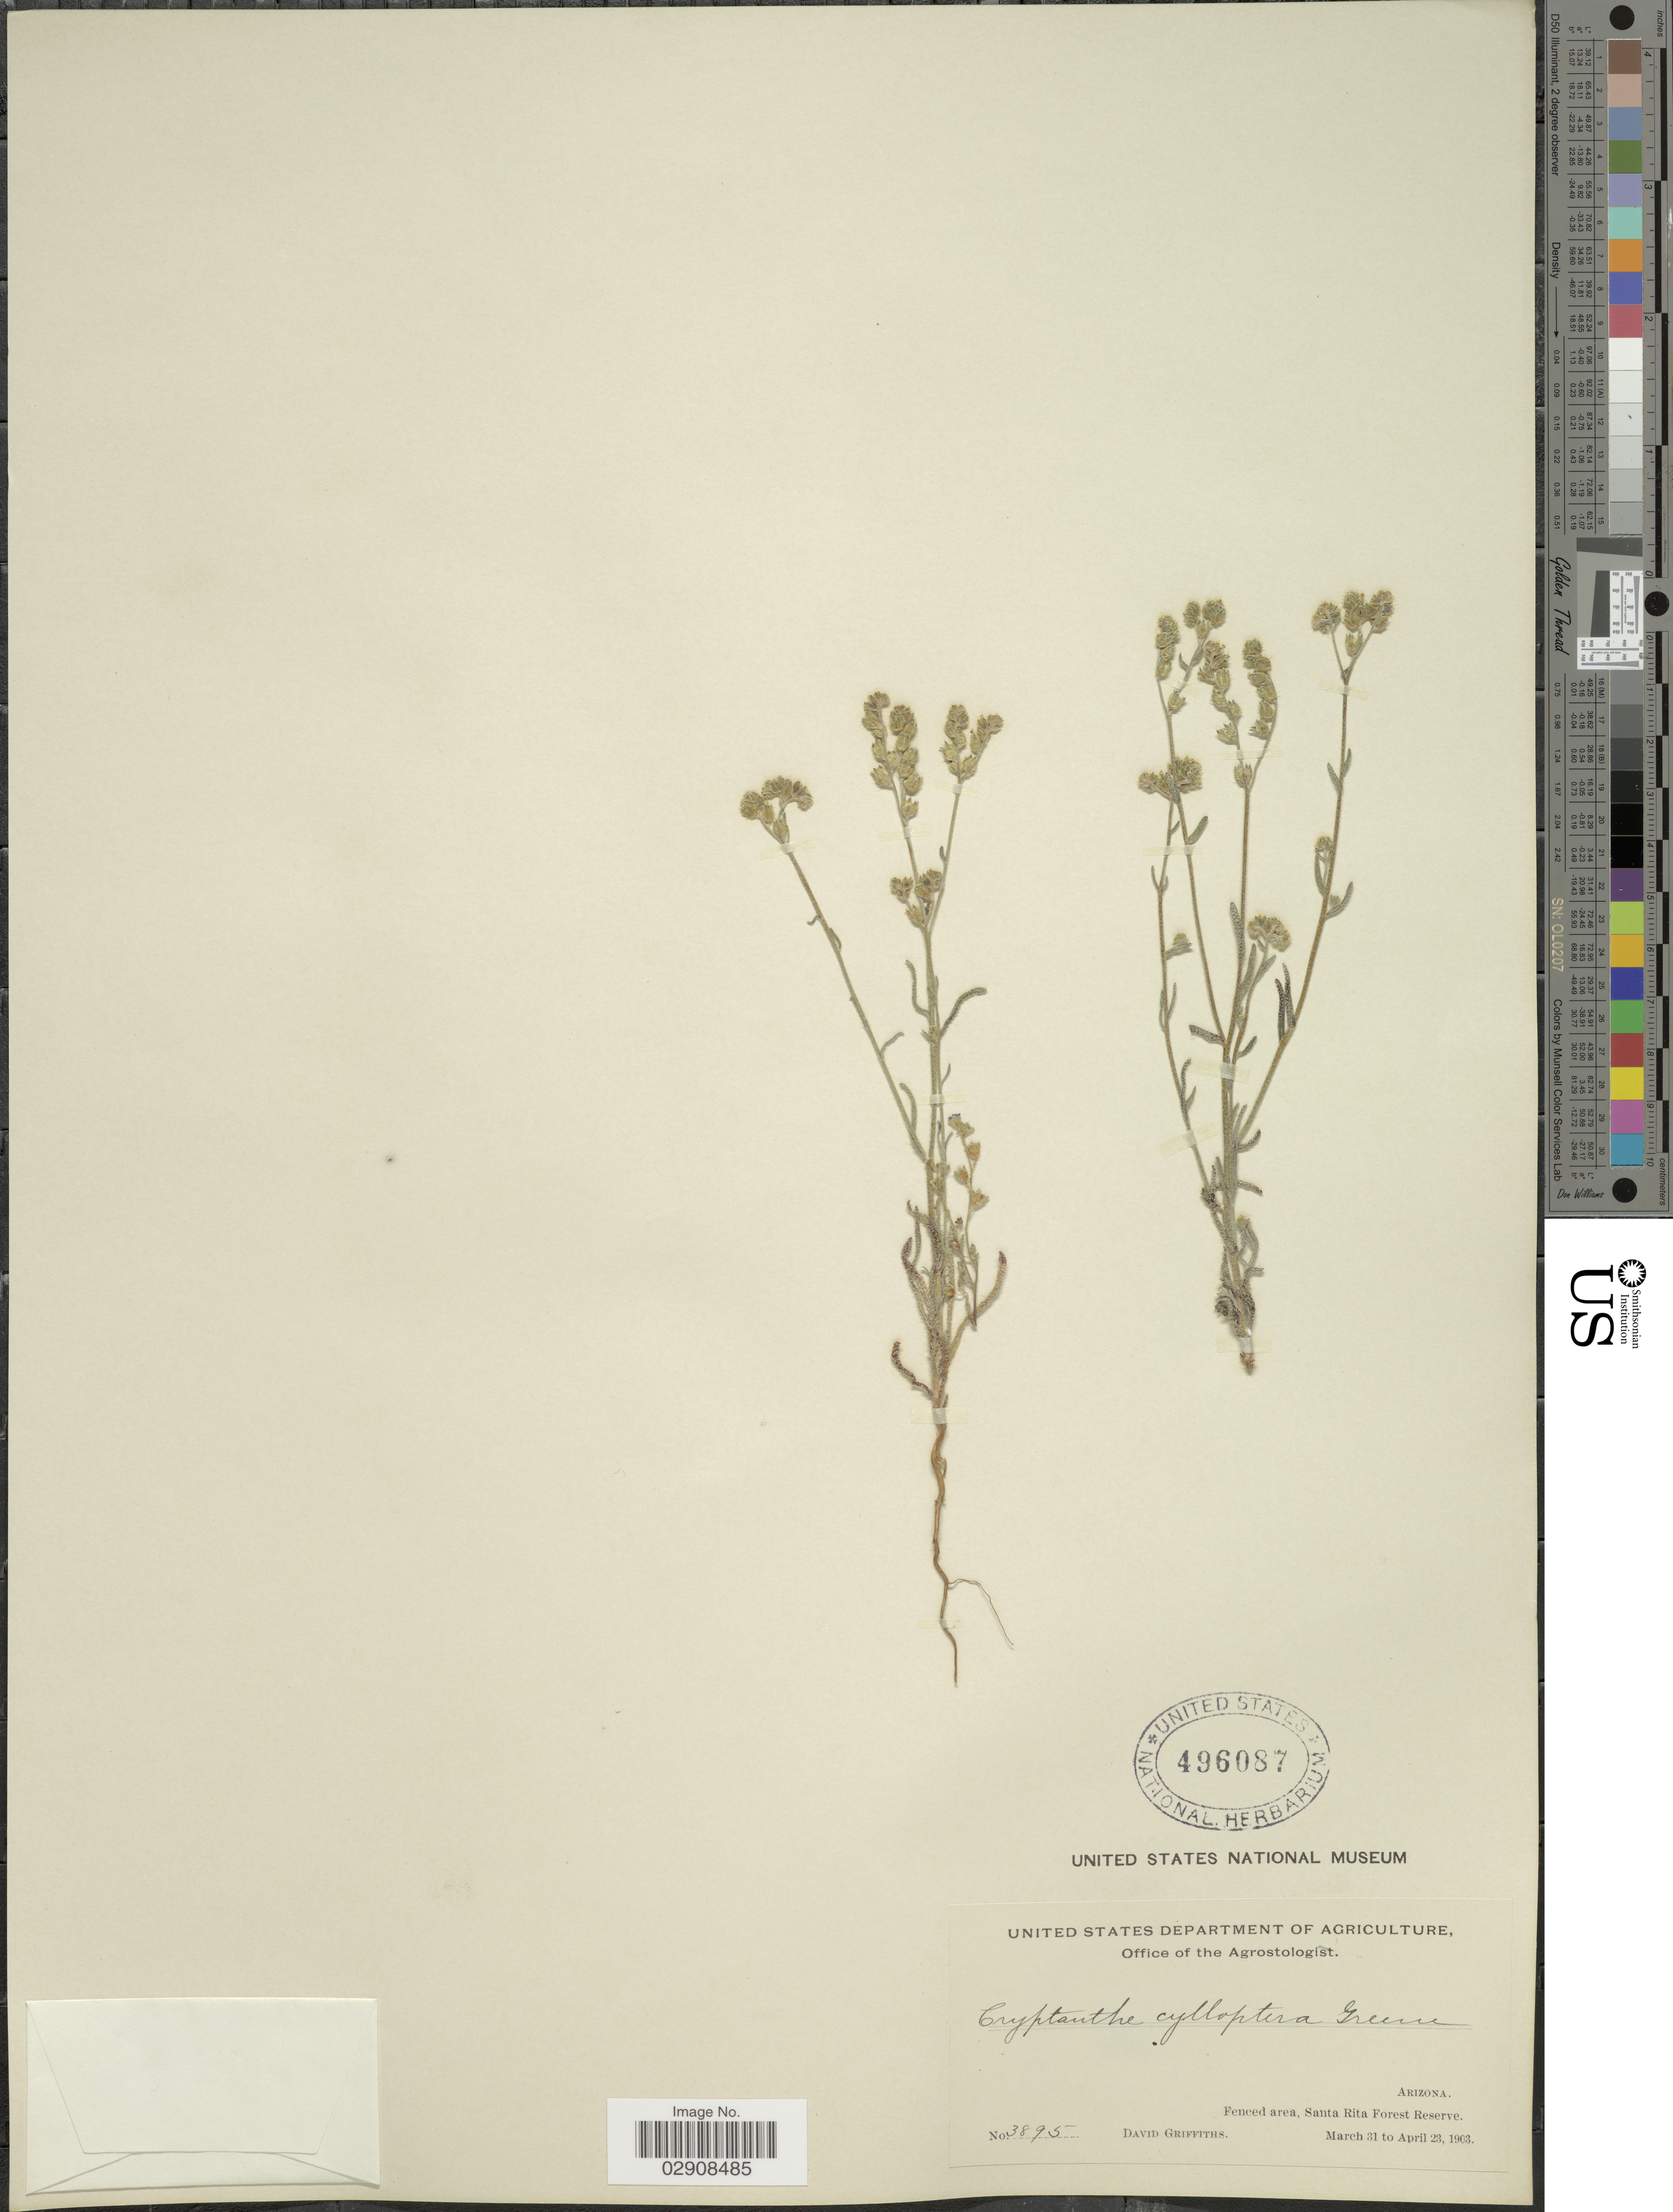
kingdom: Plantae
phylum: Tracheophyta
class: Magnoliopsida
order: Boraginales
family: Boraginaceae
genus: Cryptantha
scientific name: Cryptantha pterocarya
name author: (Torr.) Greene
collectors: D. Griffiths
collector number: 3895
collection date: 1903-03-31/1903-04-23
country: United States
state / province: Arizona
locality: Fenced area, Santa Rita Forest Reserve.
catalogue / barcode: US 496087